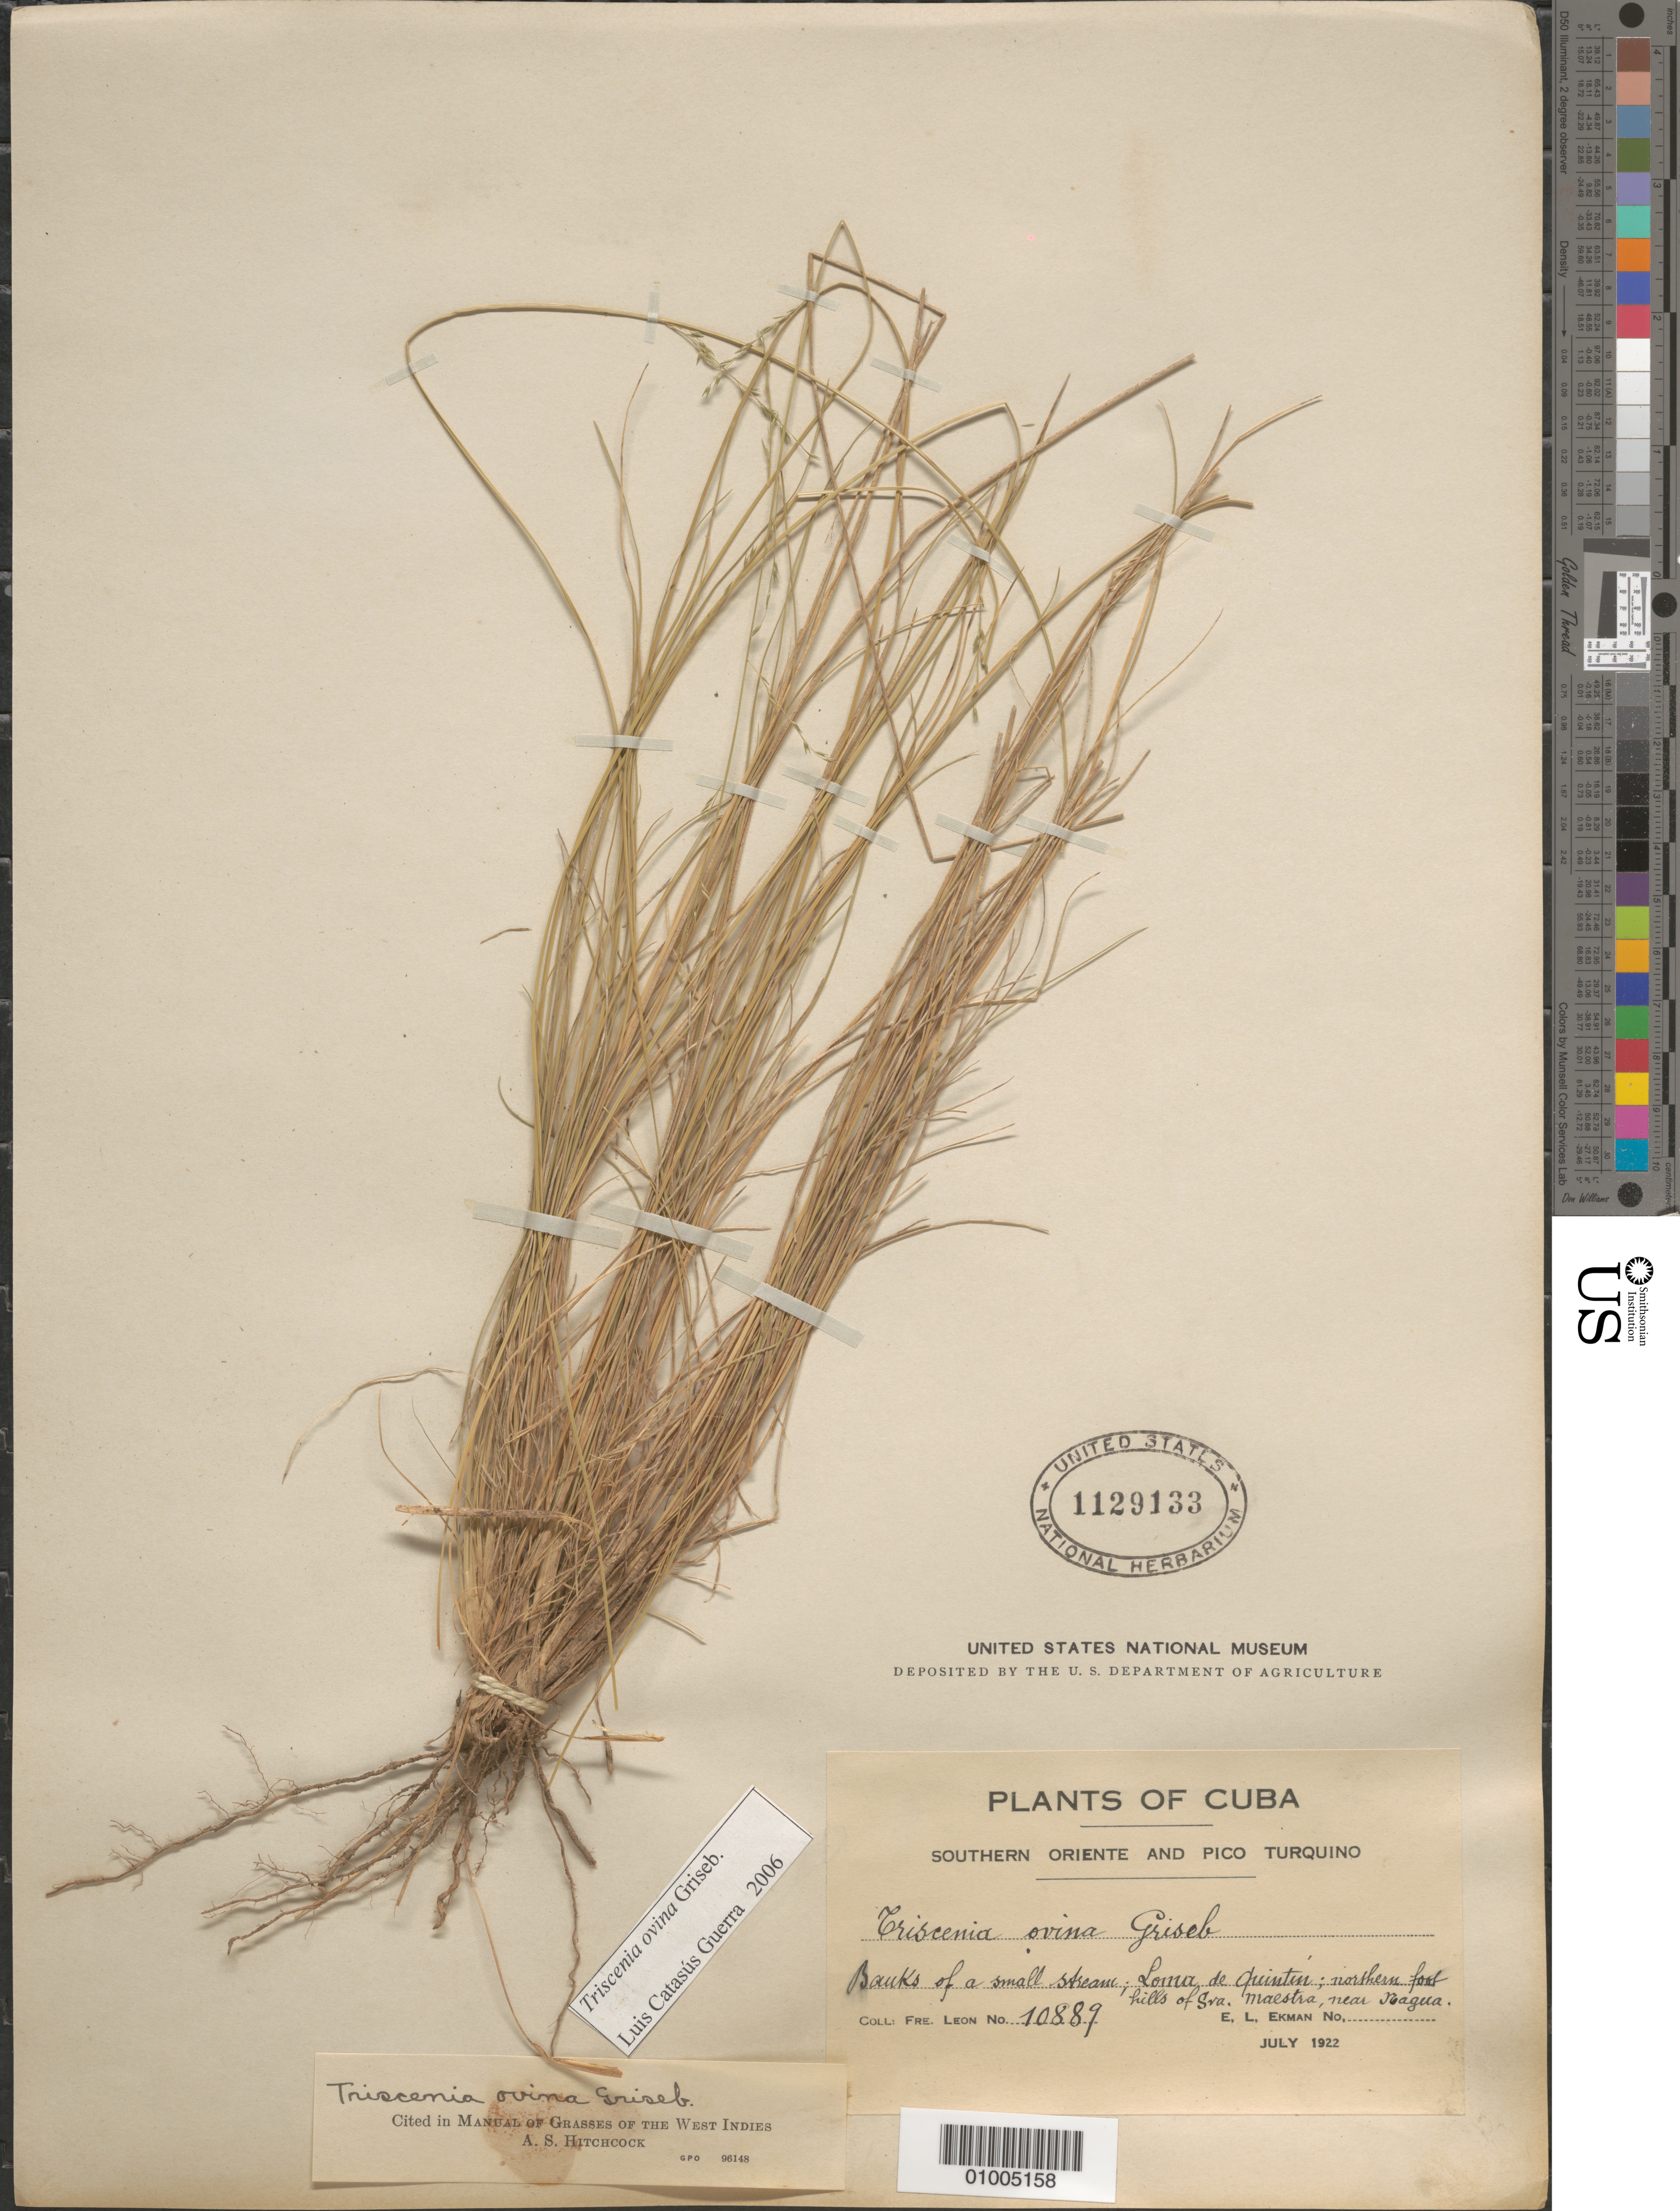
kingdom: Plantae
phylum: Tracheophyta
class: Liliopsida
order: Poales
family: Poaceae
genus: Triscenia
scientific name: Triscenia ovina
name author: Griseb.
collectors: E. L. Ekman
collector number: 10889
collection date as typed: Jul 1922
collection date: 1922-07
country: Cuba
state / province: Oriente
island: Cuba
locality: Banks of a small stream; northern foot hills of Sierra Maestra, near Nagua South Oriente and Pico Turquino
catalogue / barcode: US 1129133